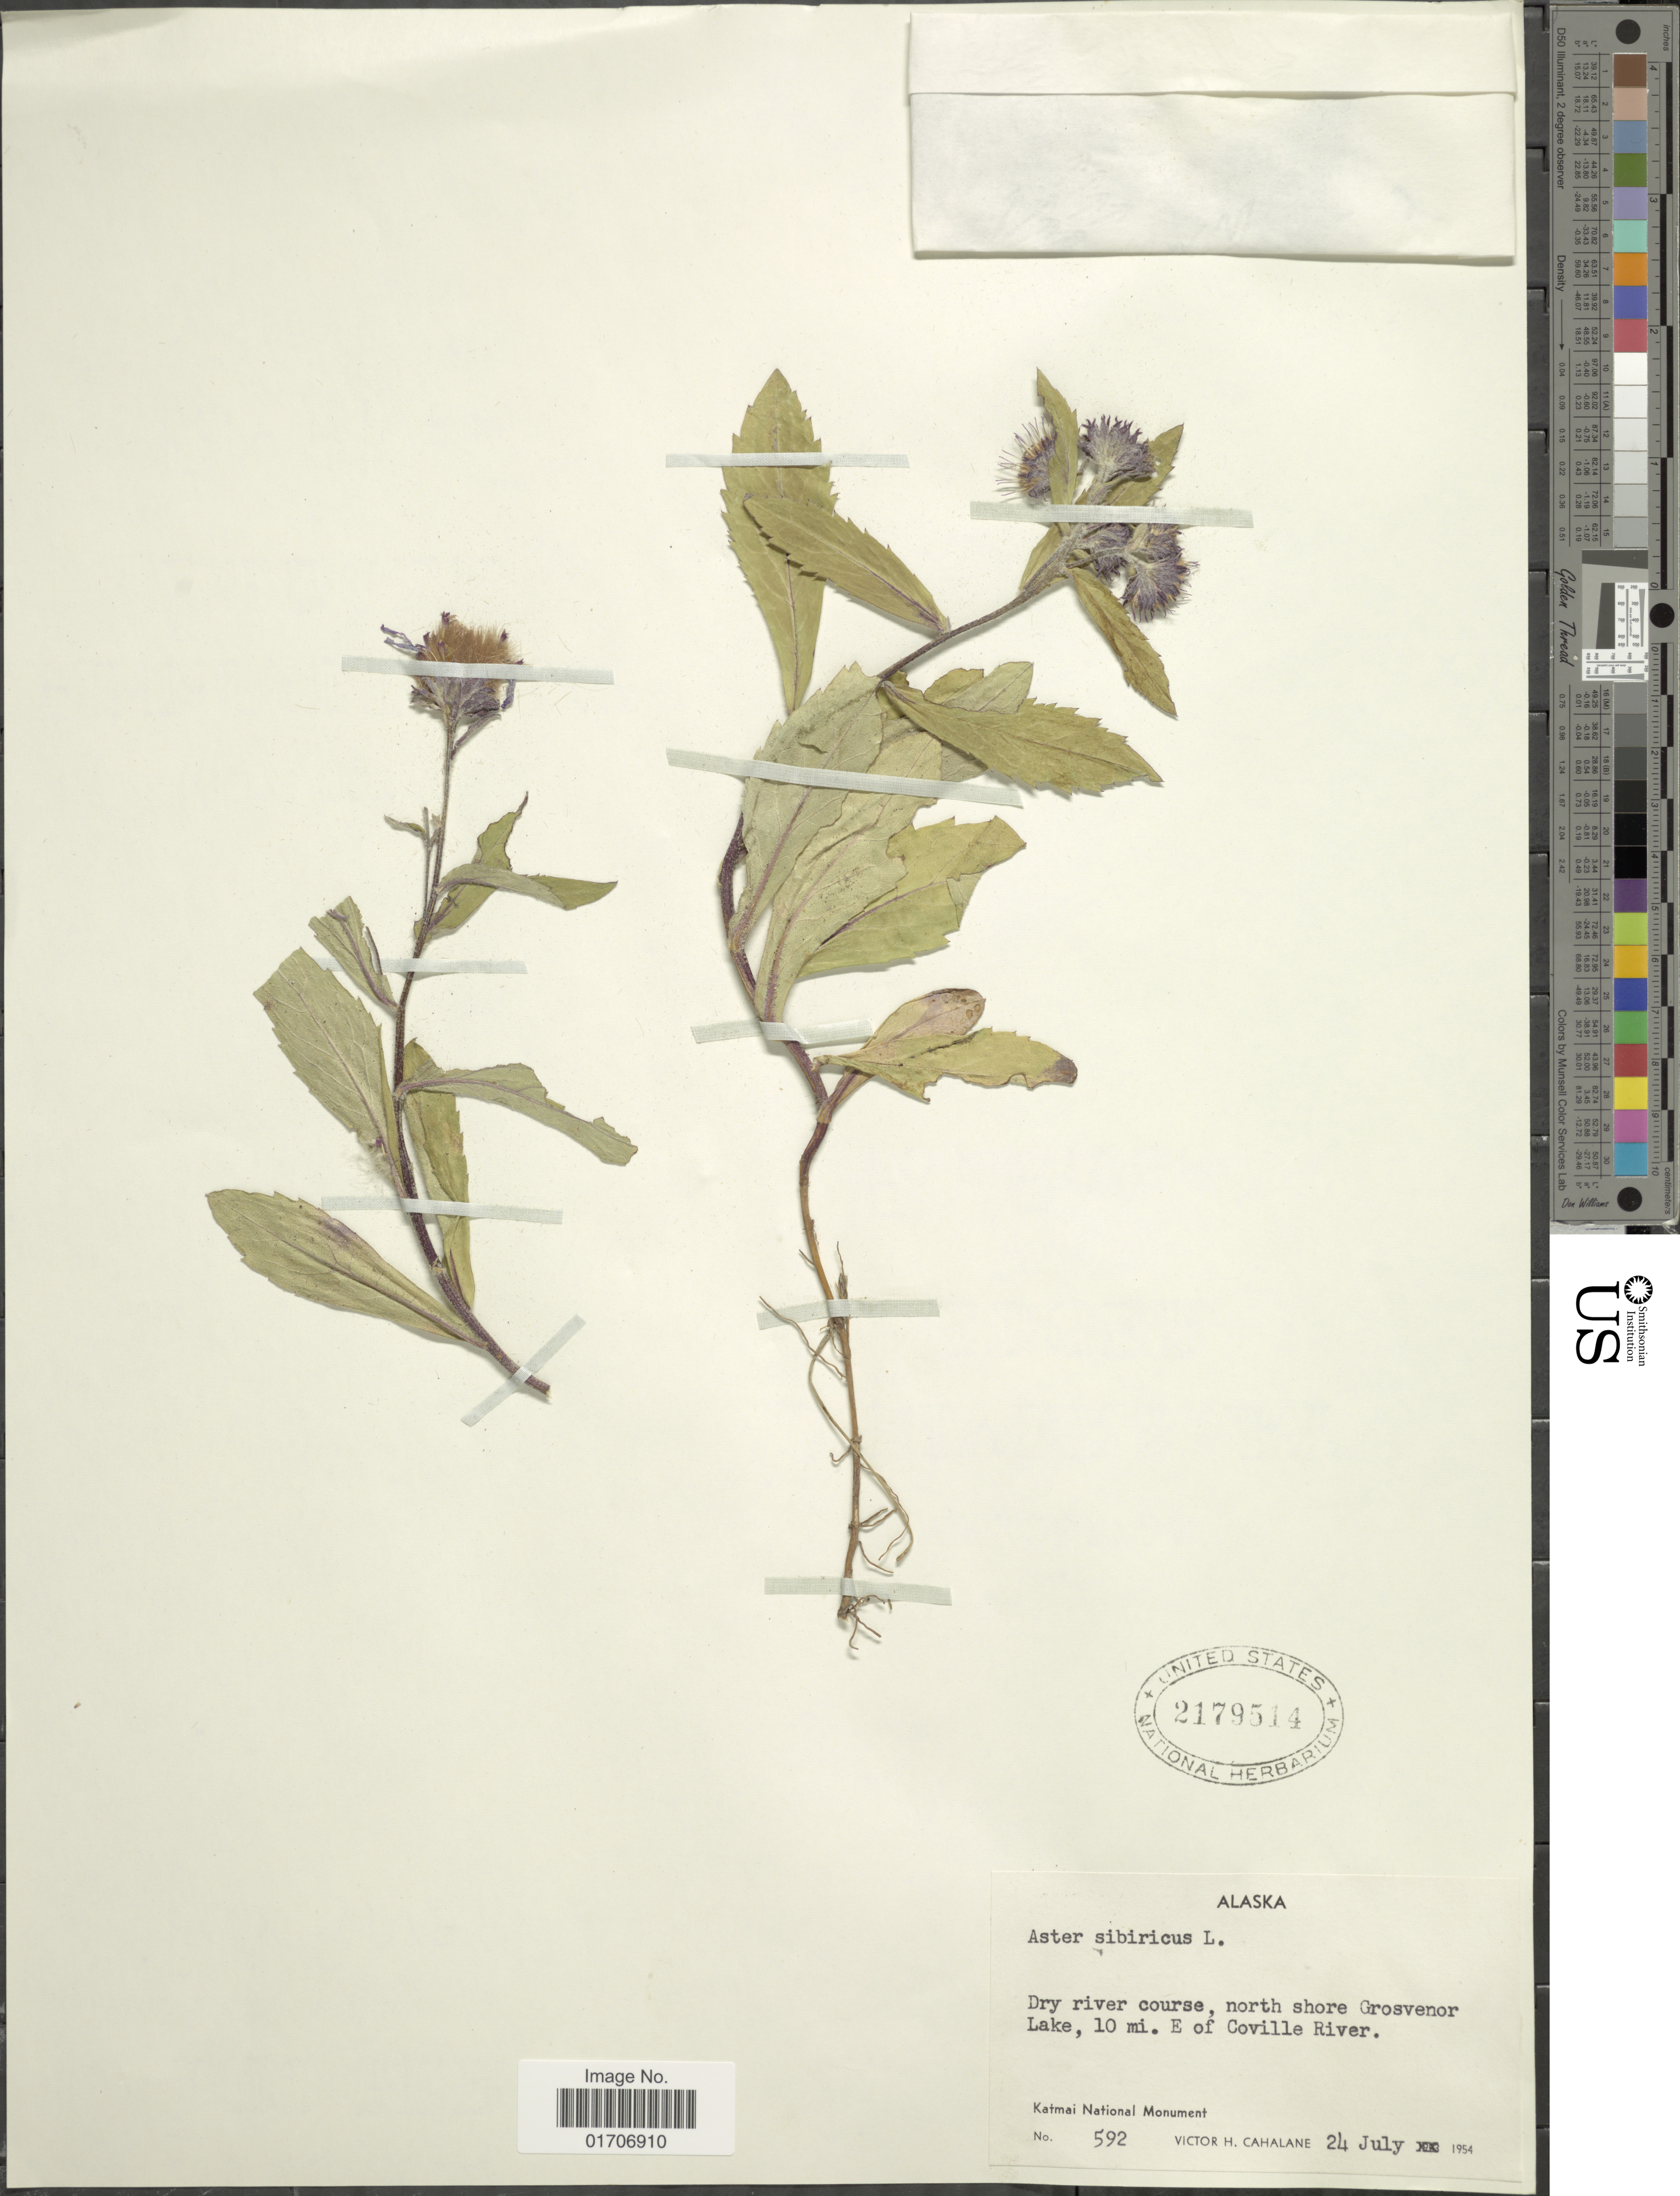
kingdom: Plantae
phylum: Tracheophyta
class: Magnoliopsida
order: Asterales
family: Asteraceae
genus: Eurybia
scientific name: Eurybia sibirica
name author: (L.) G.L. Nesom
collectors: V. Cahalane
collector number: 592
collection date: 1954-07-24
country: United States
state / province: Alaska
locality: Dry river course, north shore Grosvenor Lake, 10 mi. E of Coville River. Katmai National Monument.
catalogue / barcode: US 2179514